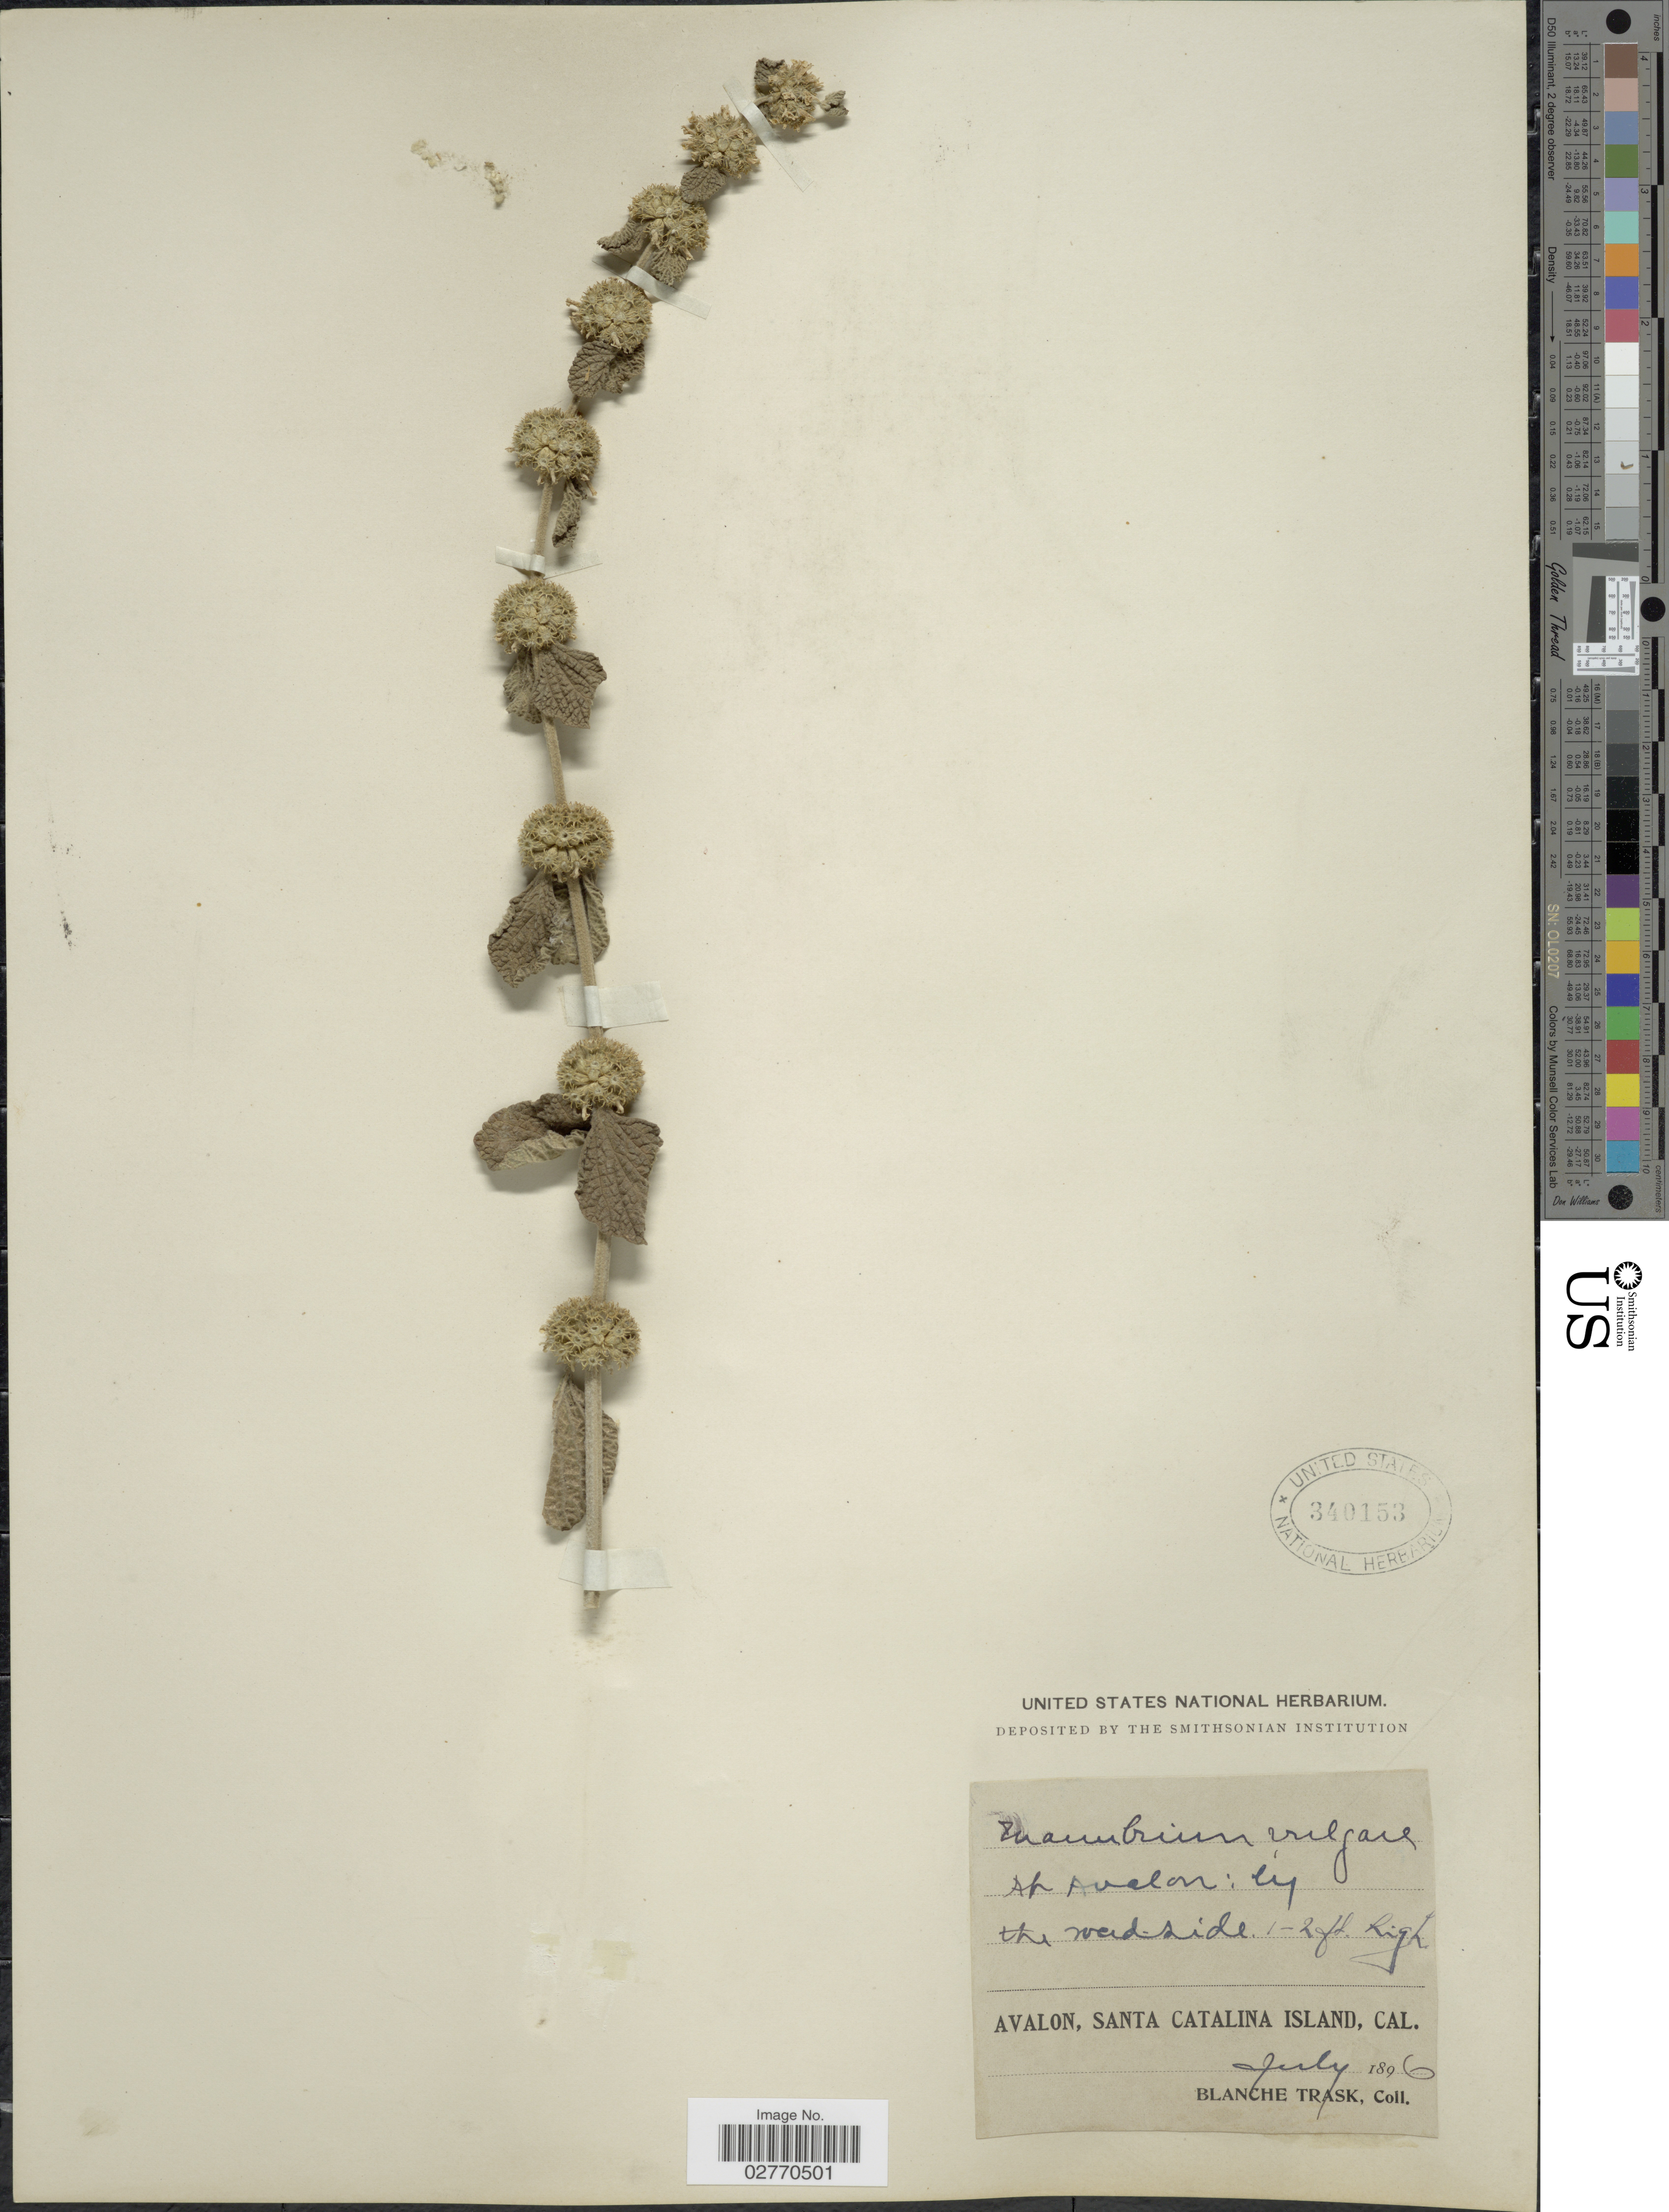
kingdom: Plantae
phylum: Tracheophyta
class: Magnoliopsida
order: Lamiales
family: Lamiaceae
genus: Marrubium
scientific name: Marrubium vulgare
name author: L.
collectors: B. Trask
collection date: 1896-07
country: United States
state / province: California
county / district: Los Angeles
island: Santa Catalina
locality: Avalon, Santa Catalina Island, Cal.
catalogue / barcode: US 340153